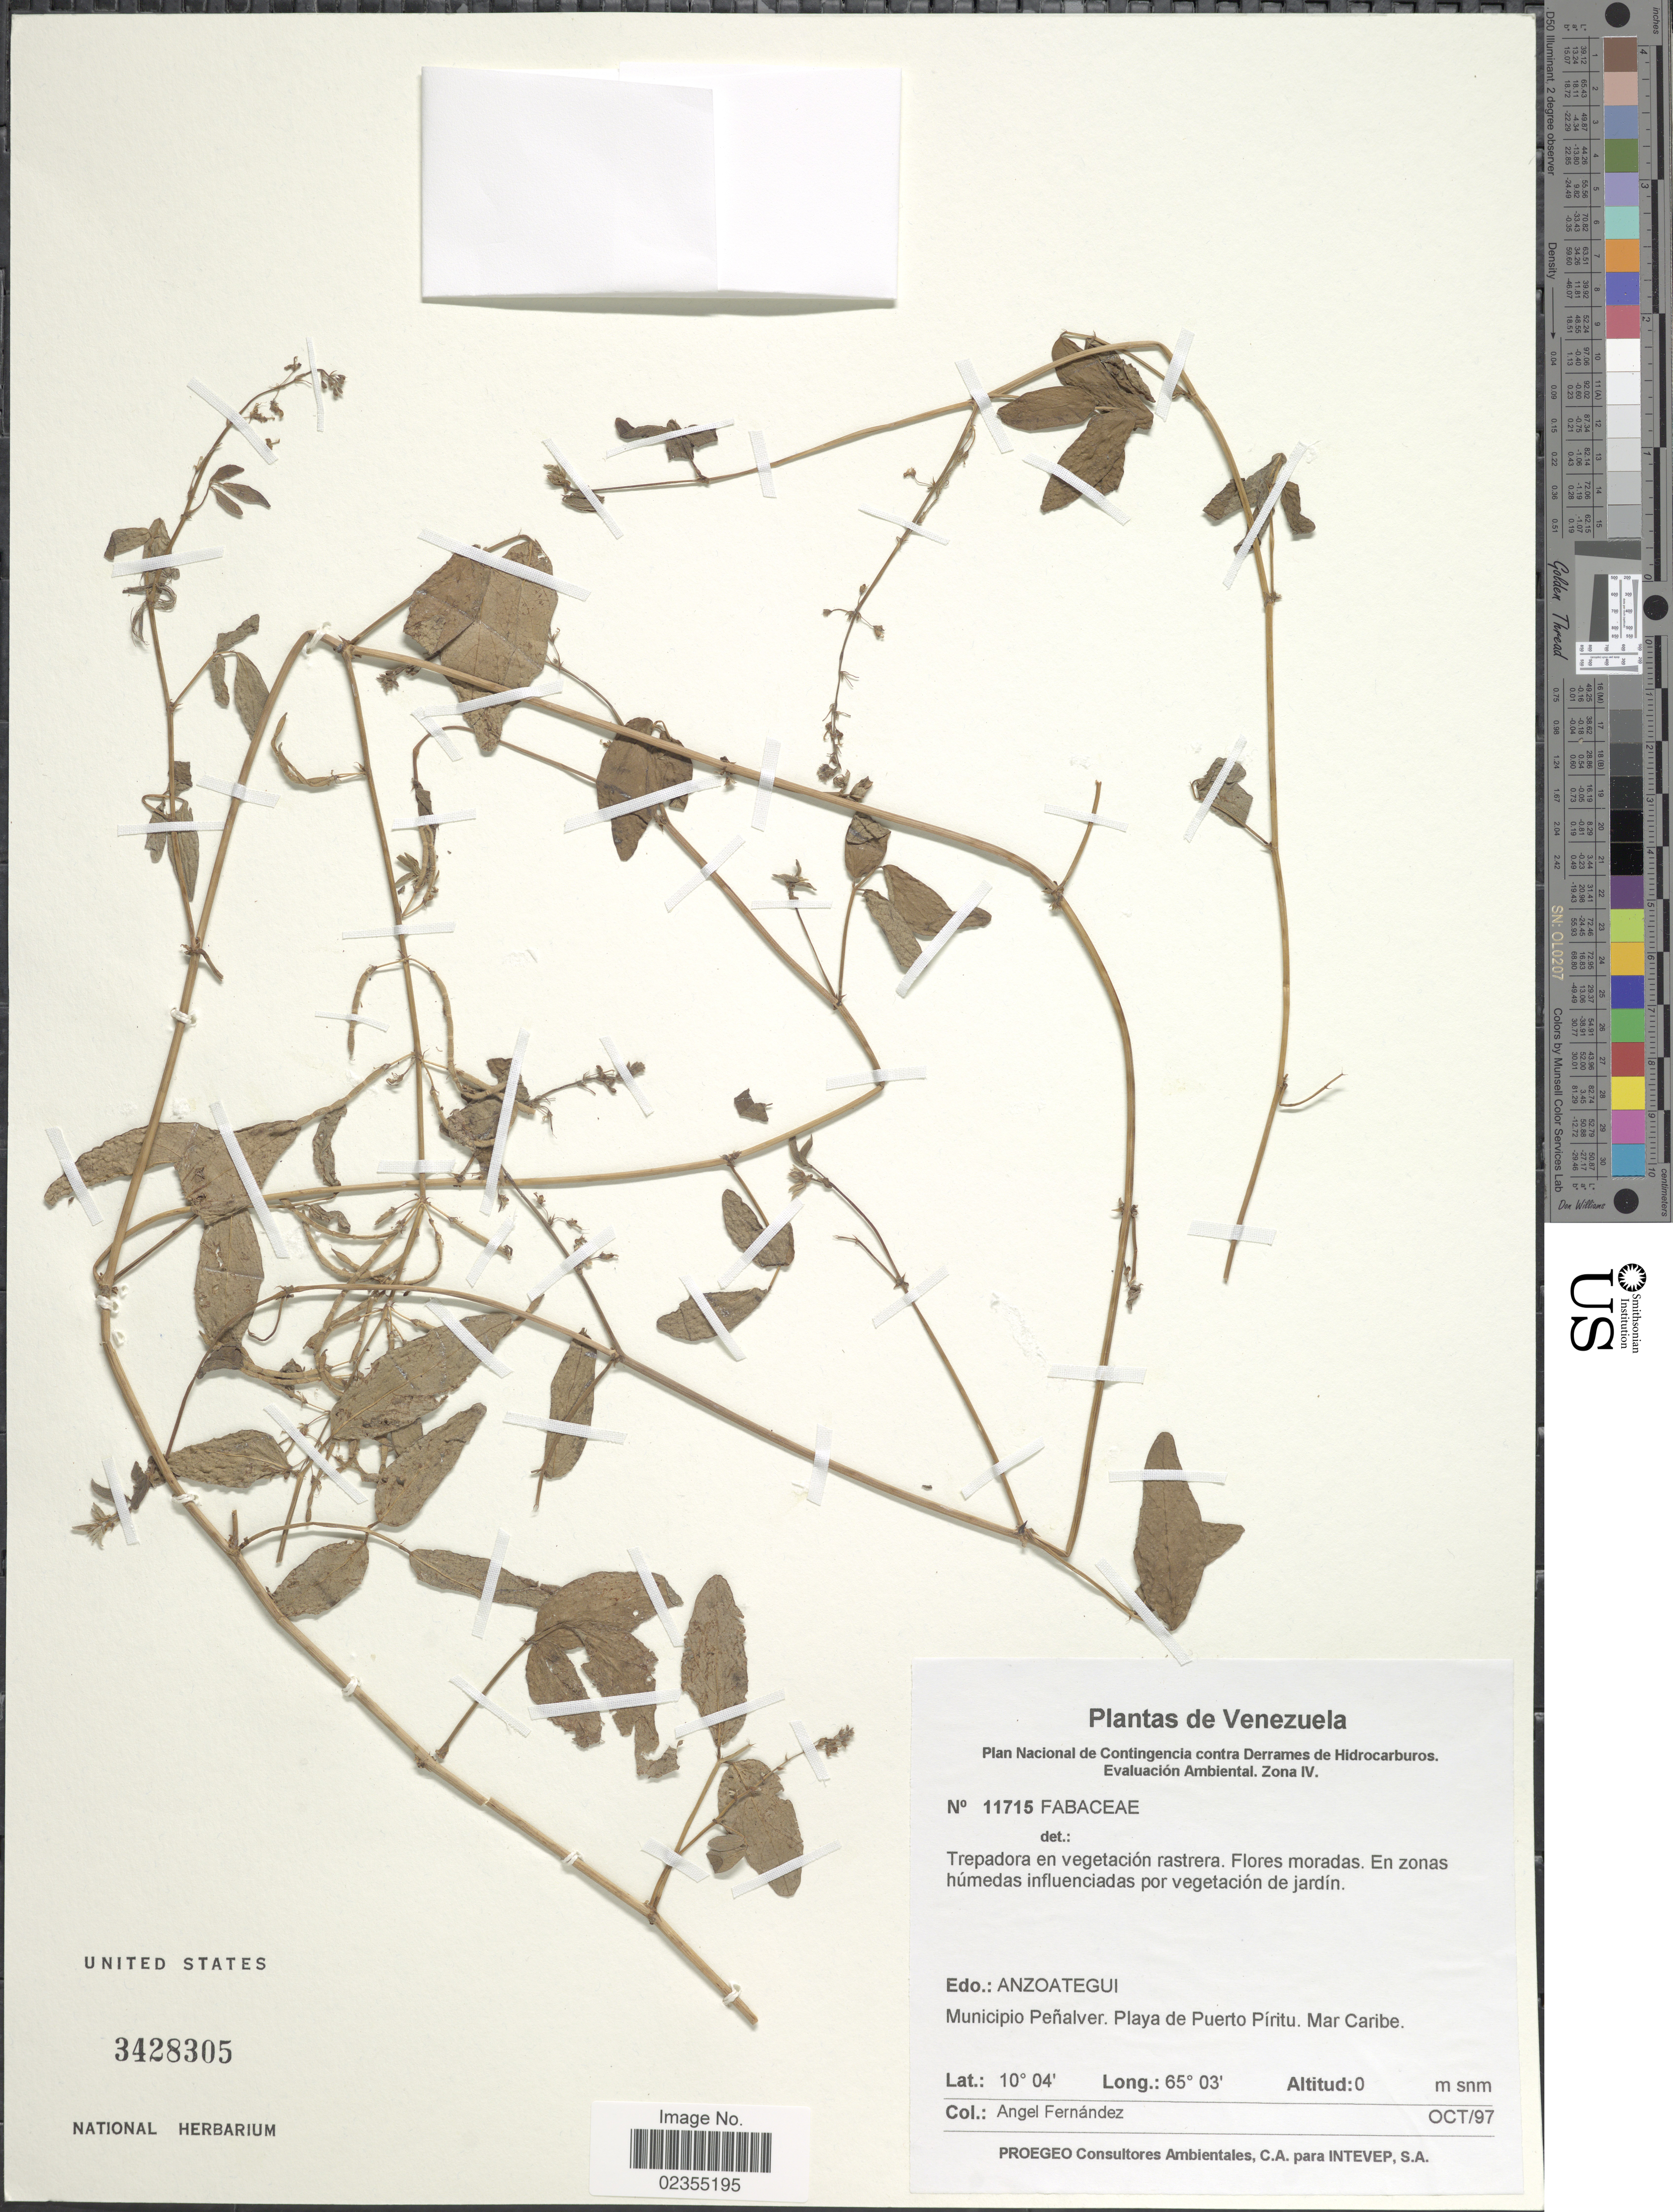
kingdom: Plantae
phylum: Tracheophyta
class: Magnoliopsida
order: Fabales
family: Fabaceae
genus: Calopogonium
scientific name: Calopogonium galactioides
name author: (Kunth) Hemsl.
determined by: Mansano, V. F.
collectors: Á. Fernández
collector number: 11715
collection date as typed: Transcribed d/m/y: /10/97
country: Venezuela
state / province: Anzoategui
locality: Edo.: Anzoategui. Municipio Peñalver. Playa de Puerto Píritu. Mar Caribe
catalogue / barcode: US 3428305